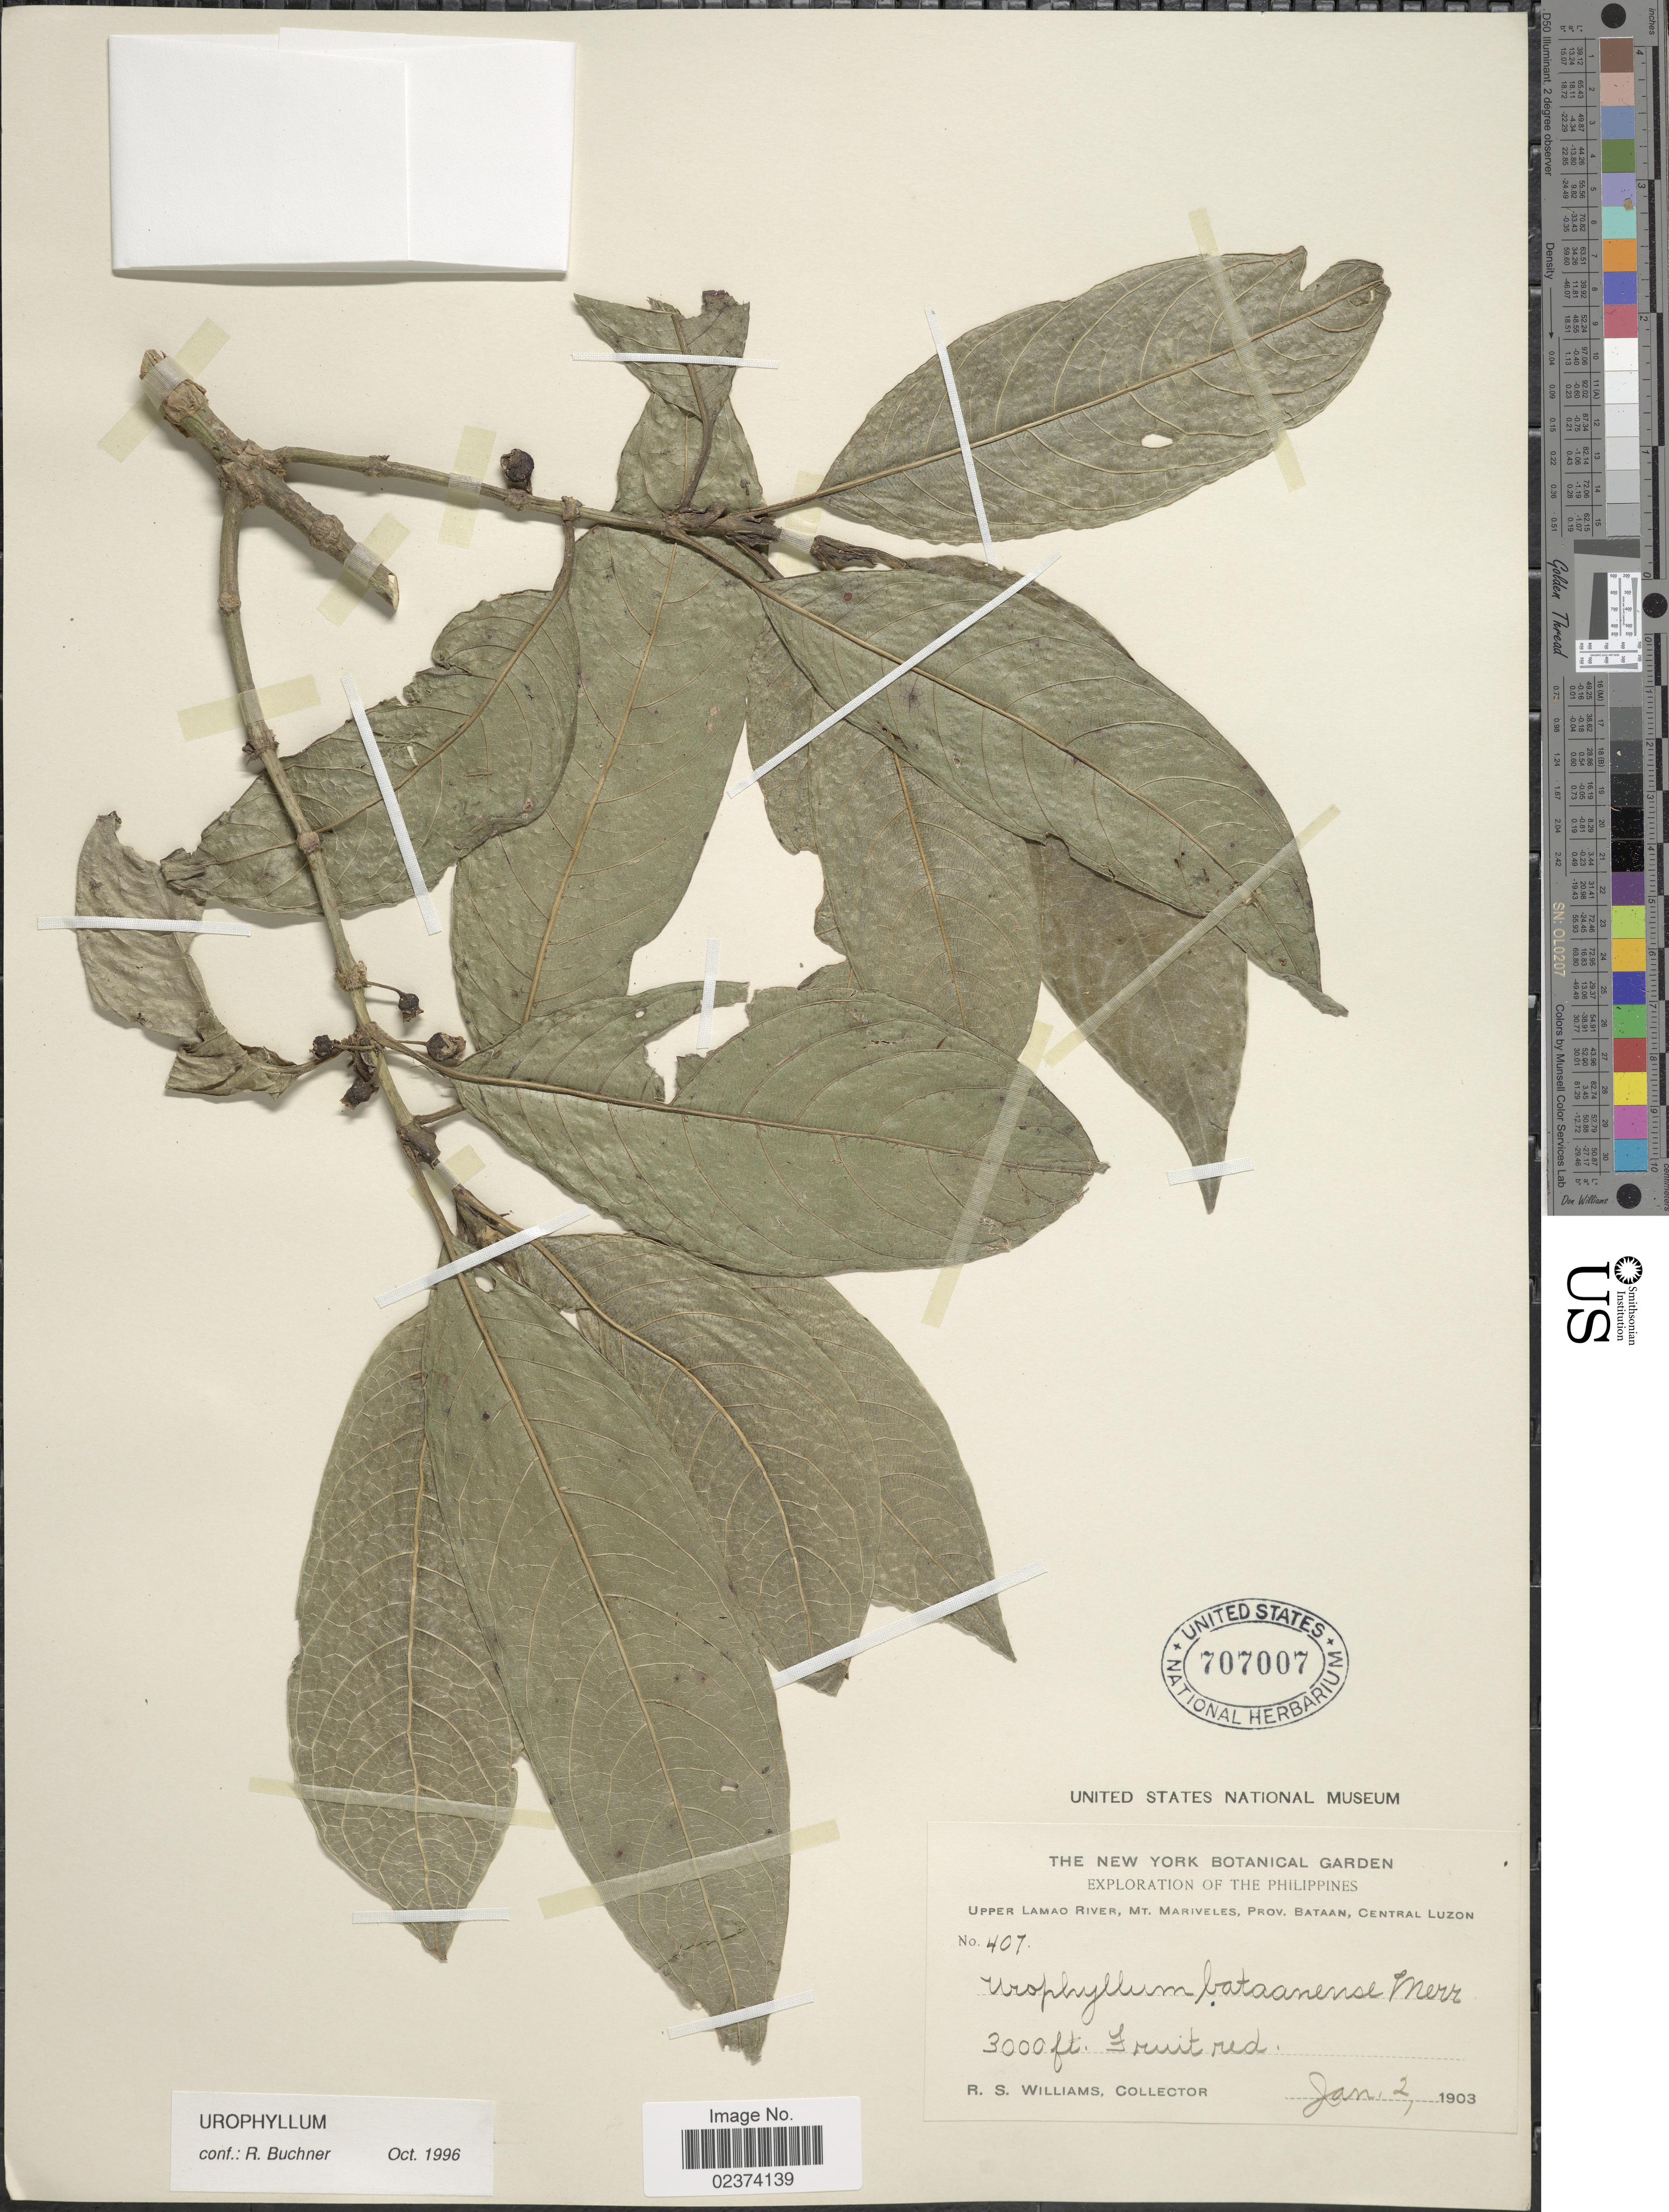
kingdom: Plantae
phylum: Tracheophyta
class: Magnoliopsida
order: Gentianales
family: Rubiaceae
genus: Urophyllum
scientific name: Urophyllum sp.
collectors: R. S. Williams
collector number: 407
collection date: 1903-01-02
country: Philippines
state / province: Central Luzon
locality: Upper Lamao River, Mt. Mariveles, Prov. Bataan, Central Luzon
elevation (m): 914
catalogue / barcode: US 707007